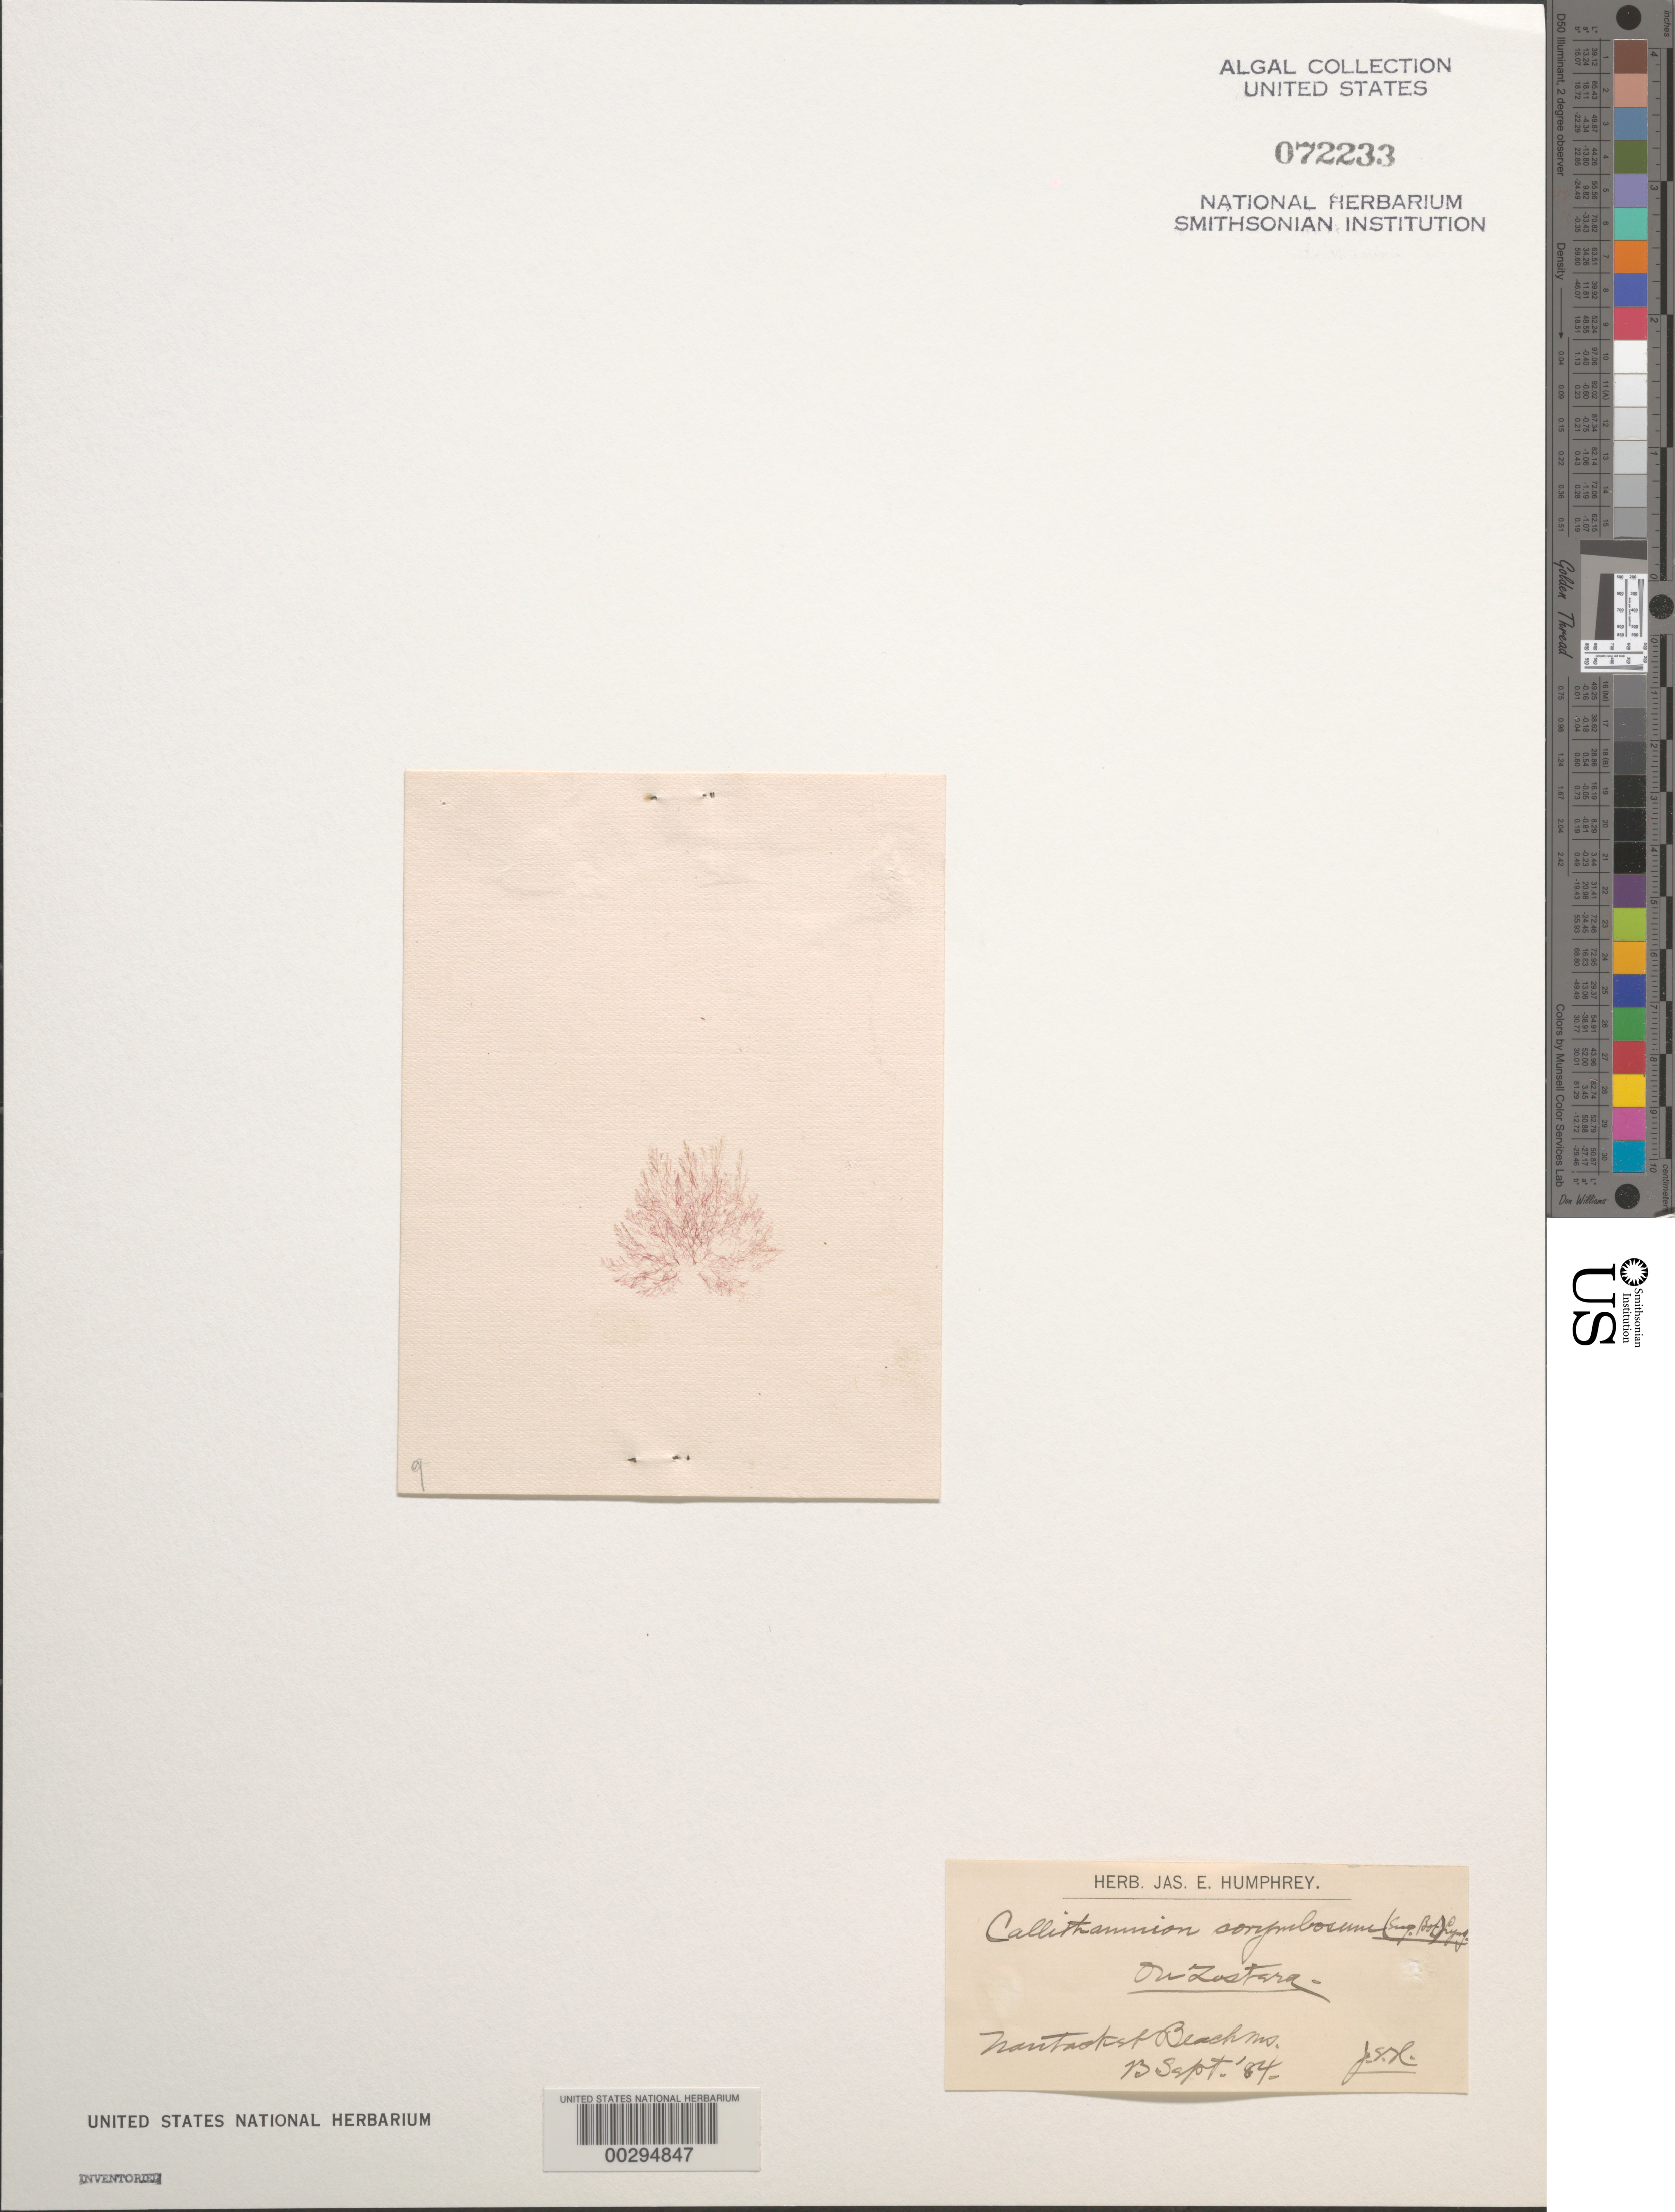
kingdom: Plantae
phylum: Rhodophyta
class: Florideophyceae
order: Ceramiales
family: Callithamniaceae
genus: Callithamnion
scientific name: Callithamnion corymbosum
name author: (Sm.) Lyngb.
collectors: J. Humphrey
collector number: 9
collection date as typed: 13 Sep 1884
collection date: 1884-09-13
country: United States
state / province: Massachusetts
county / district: Plymouth County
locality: Nantasket Beach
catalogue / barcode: US 72233